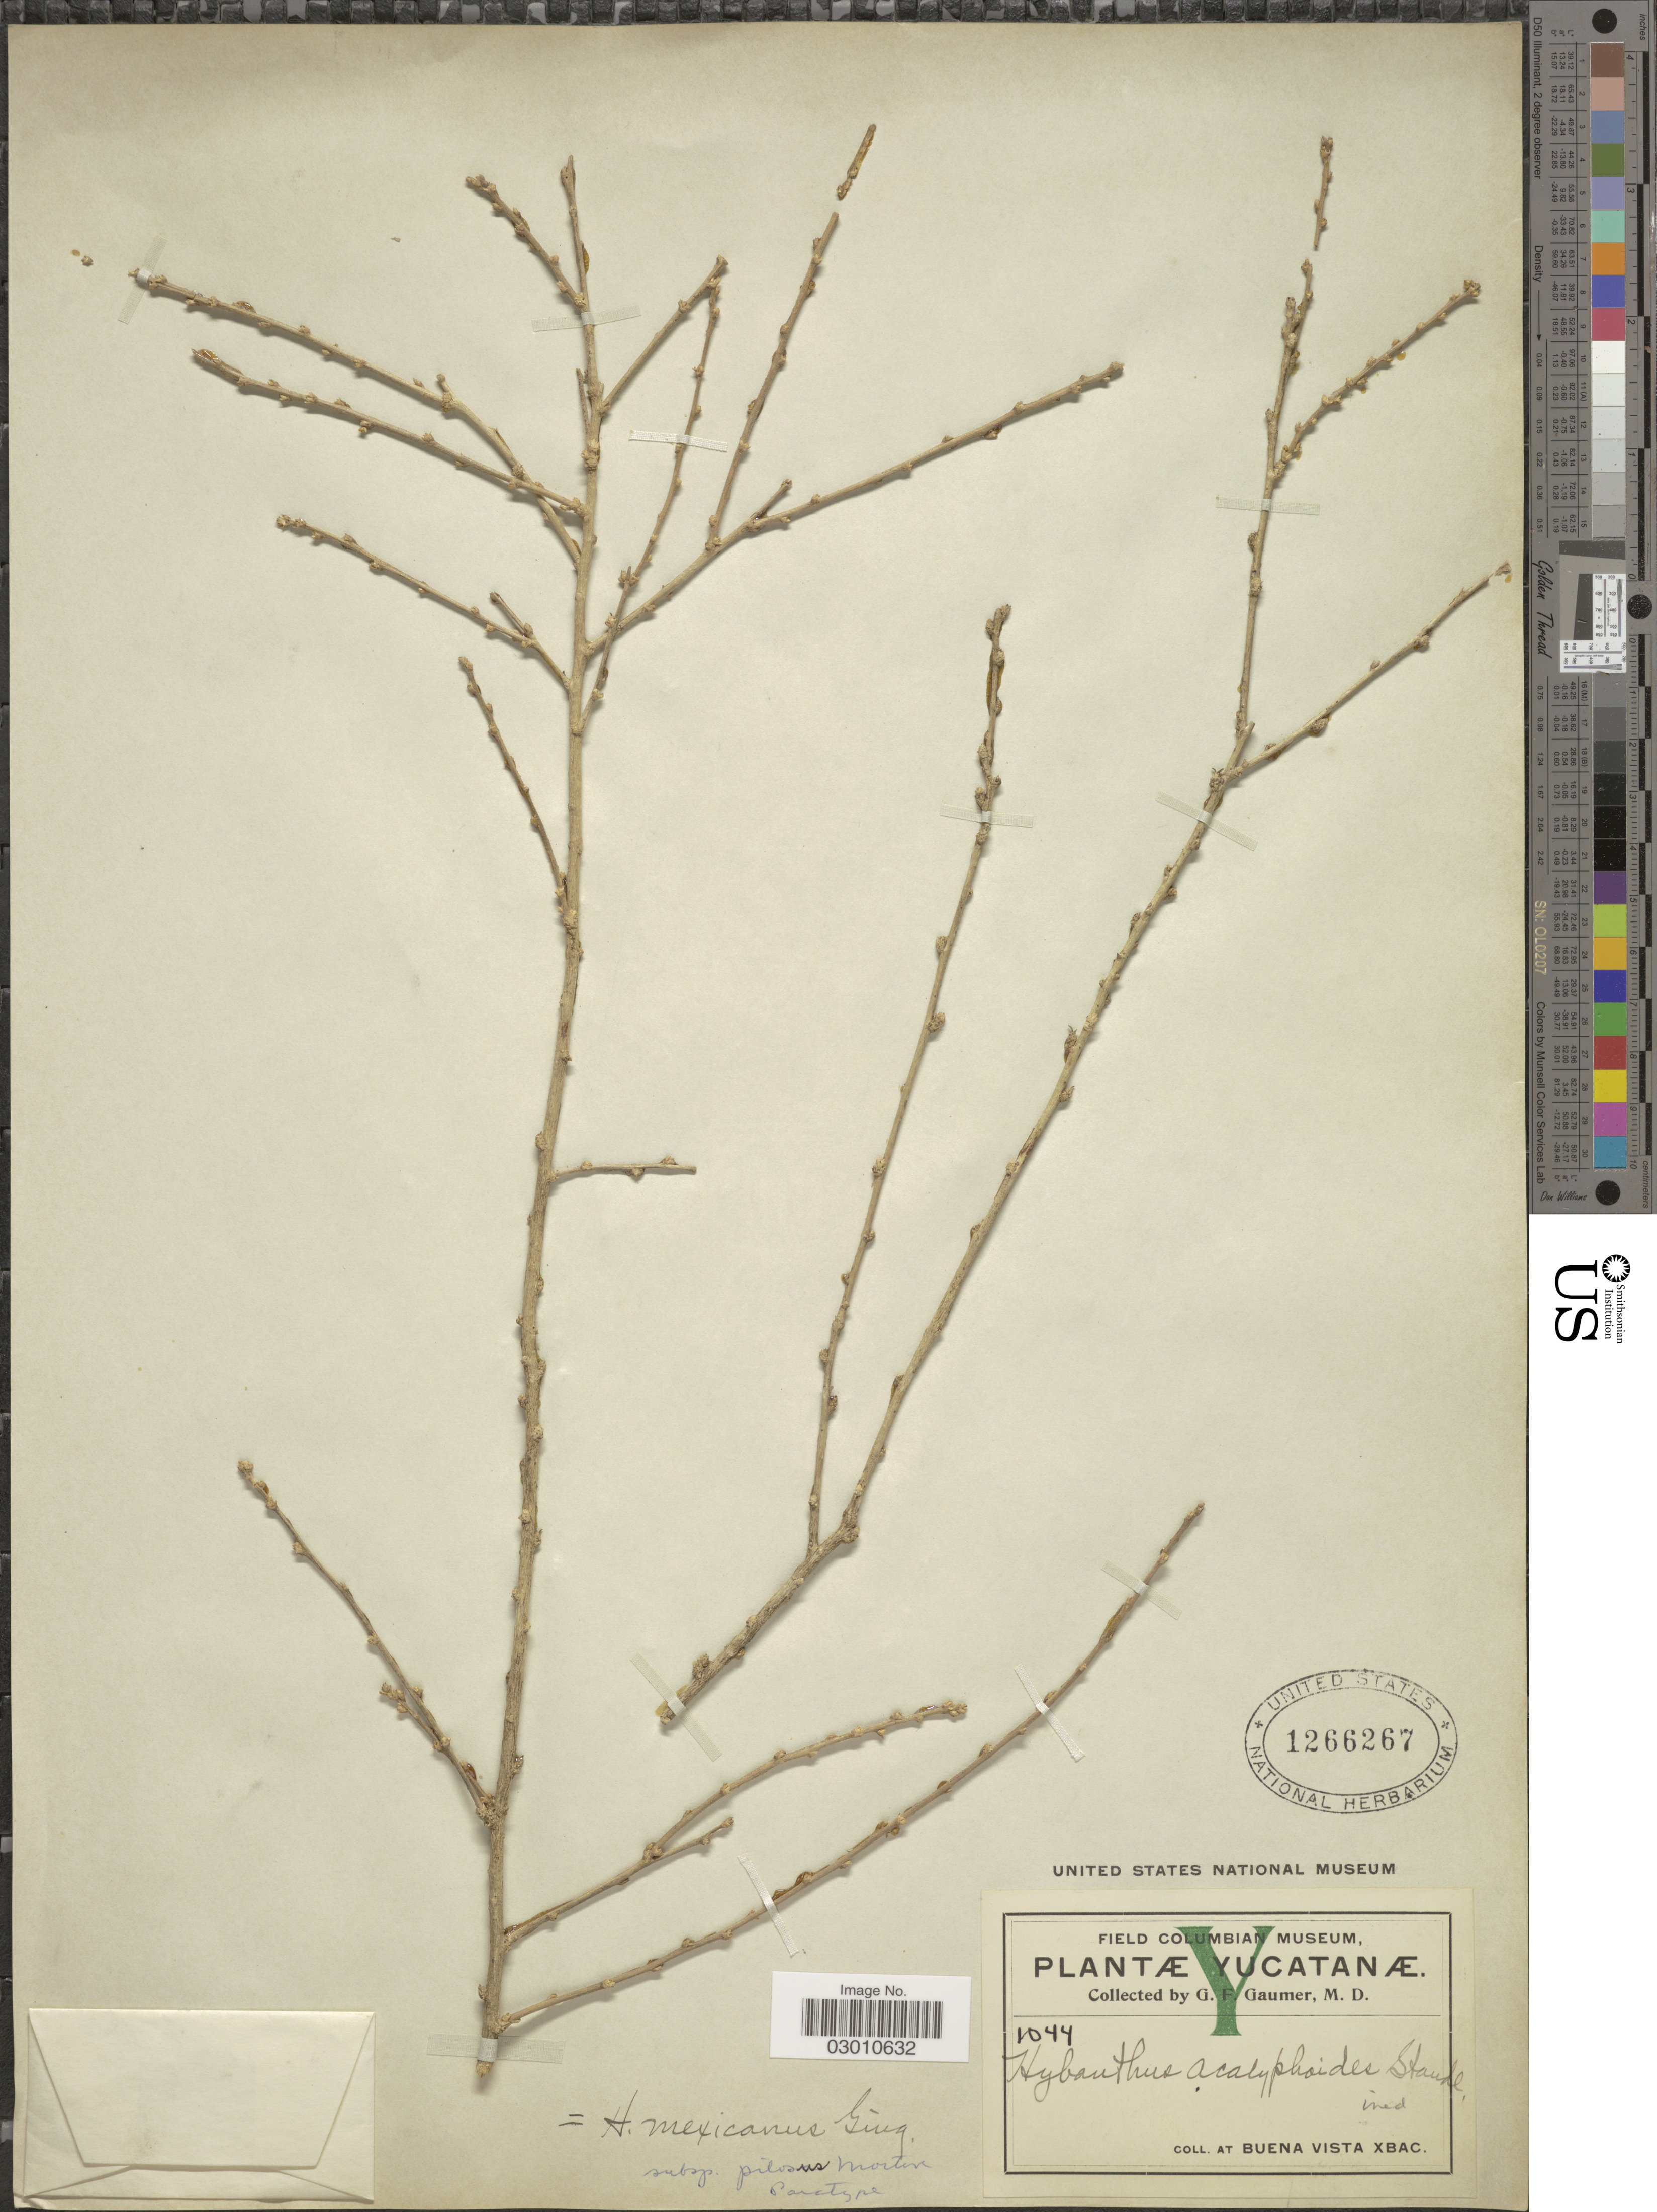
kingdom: Plantae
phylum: Tracheophyta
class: Magnoliopsida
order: Malpighiales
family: Violaceae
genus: Ixchelia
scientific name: Ixchelia mexicana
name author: (Ging.) H.E. Ballard & Wahlert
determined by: Strong, Mark T., (BOT), Smithsonian Institution - National Museum of Natural History (UNITED STATES)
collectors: G. F. Gaumer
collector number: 1044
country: Mexico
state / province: Yucatán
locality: Buena Vista Xbac.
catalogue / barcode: US 1266267